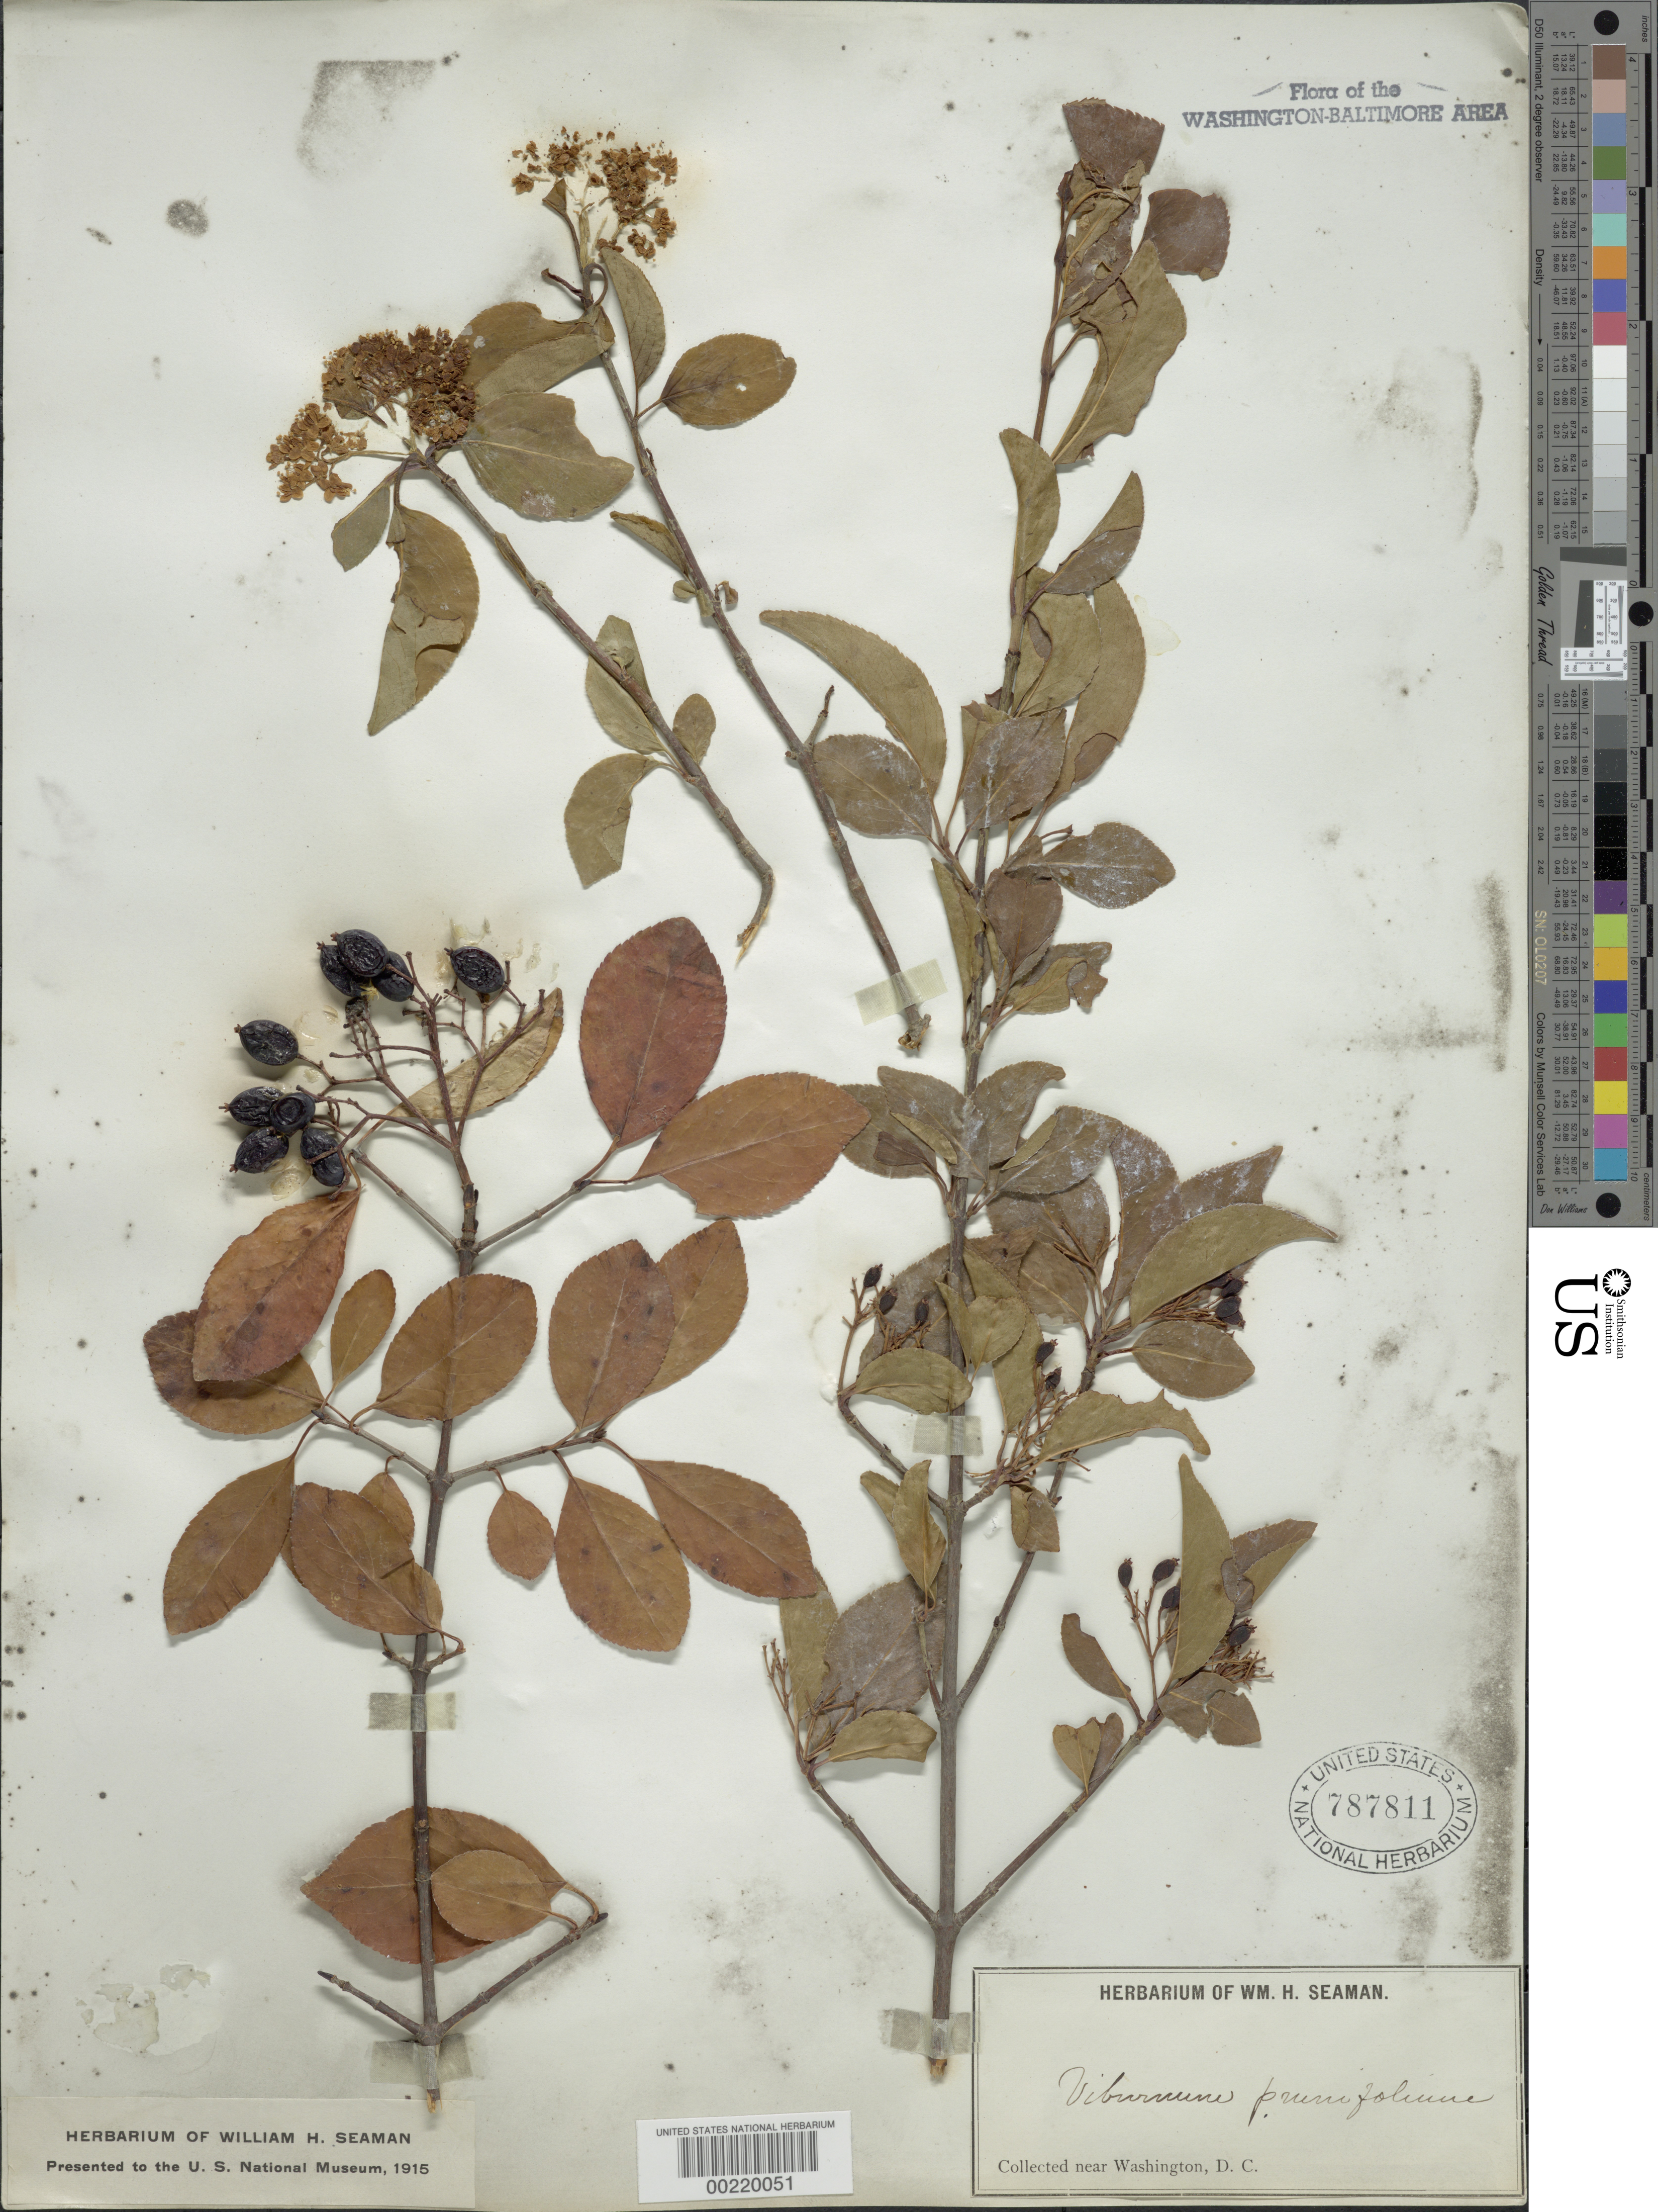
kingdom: Plantae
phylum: Tracheophyta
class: Magnoliopsida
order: Dipsacales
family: Viburnaceae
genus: Viburnum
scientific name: Viburnum prunifolium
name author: L.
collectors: W. Seaman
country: United States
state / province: District of Columbia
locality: DC vicinity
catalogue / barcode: US 787811